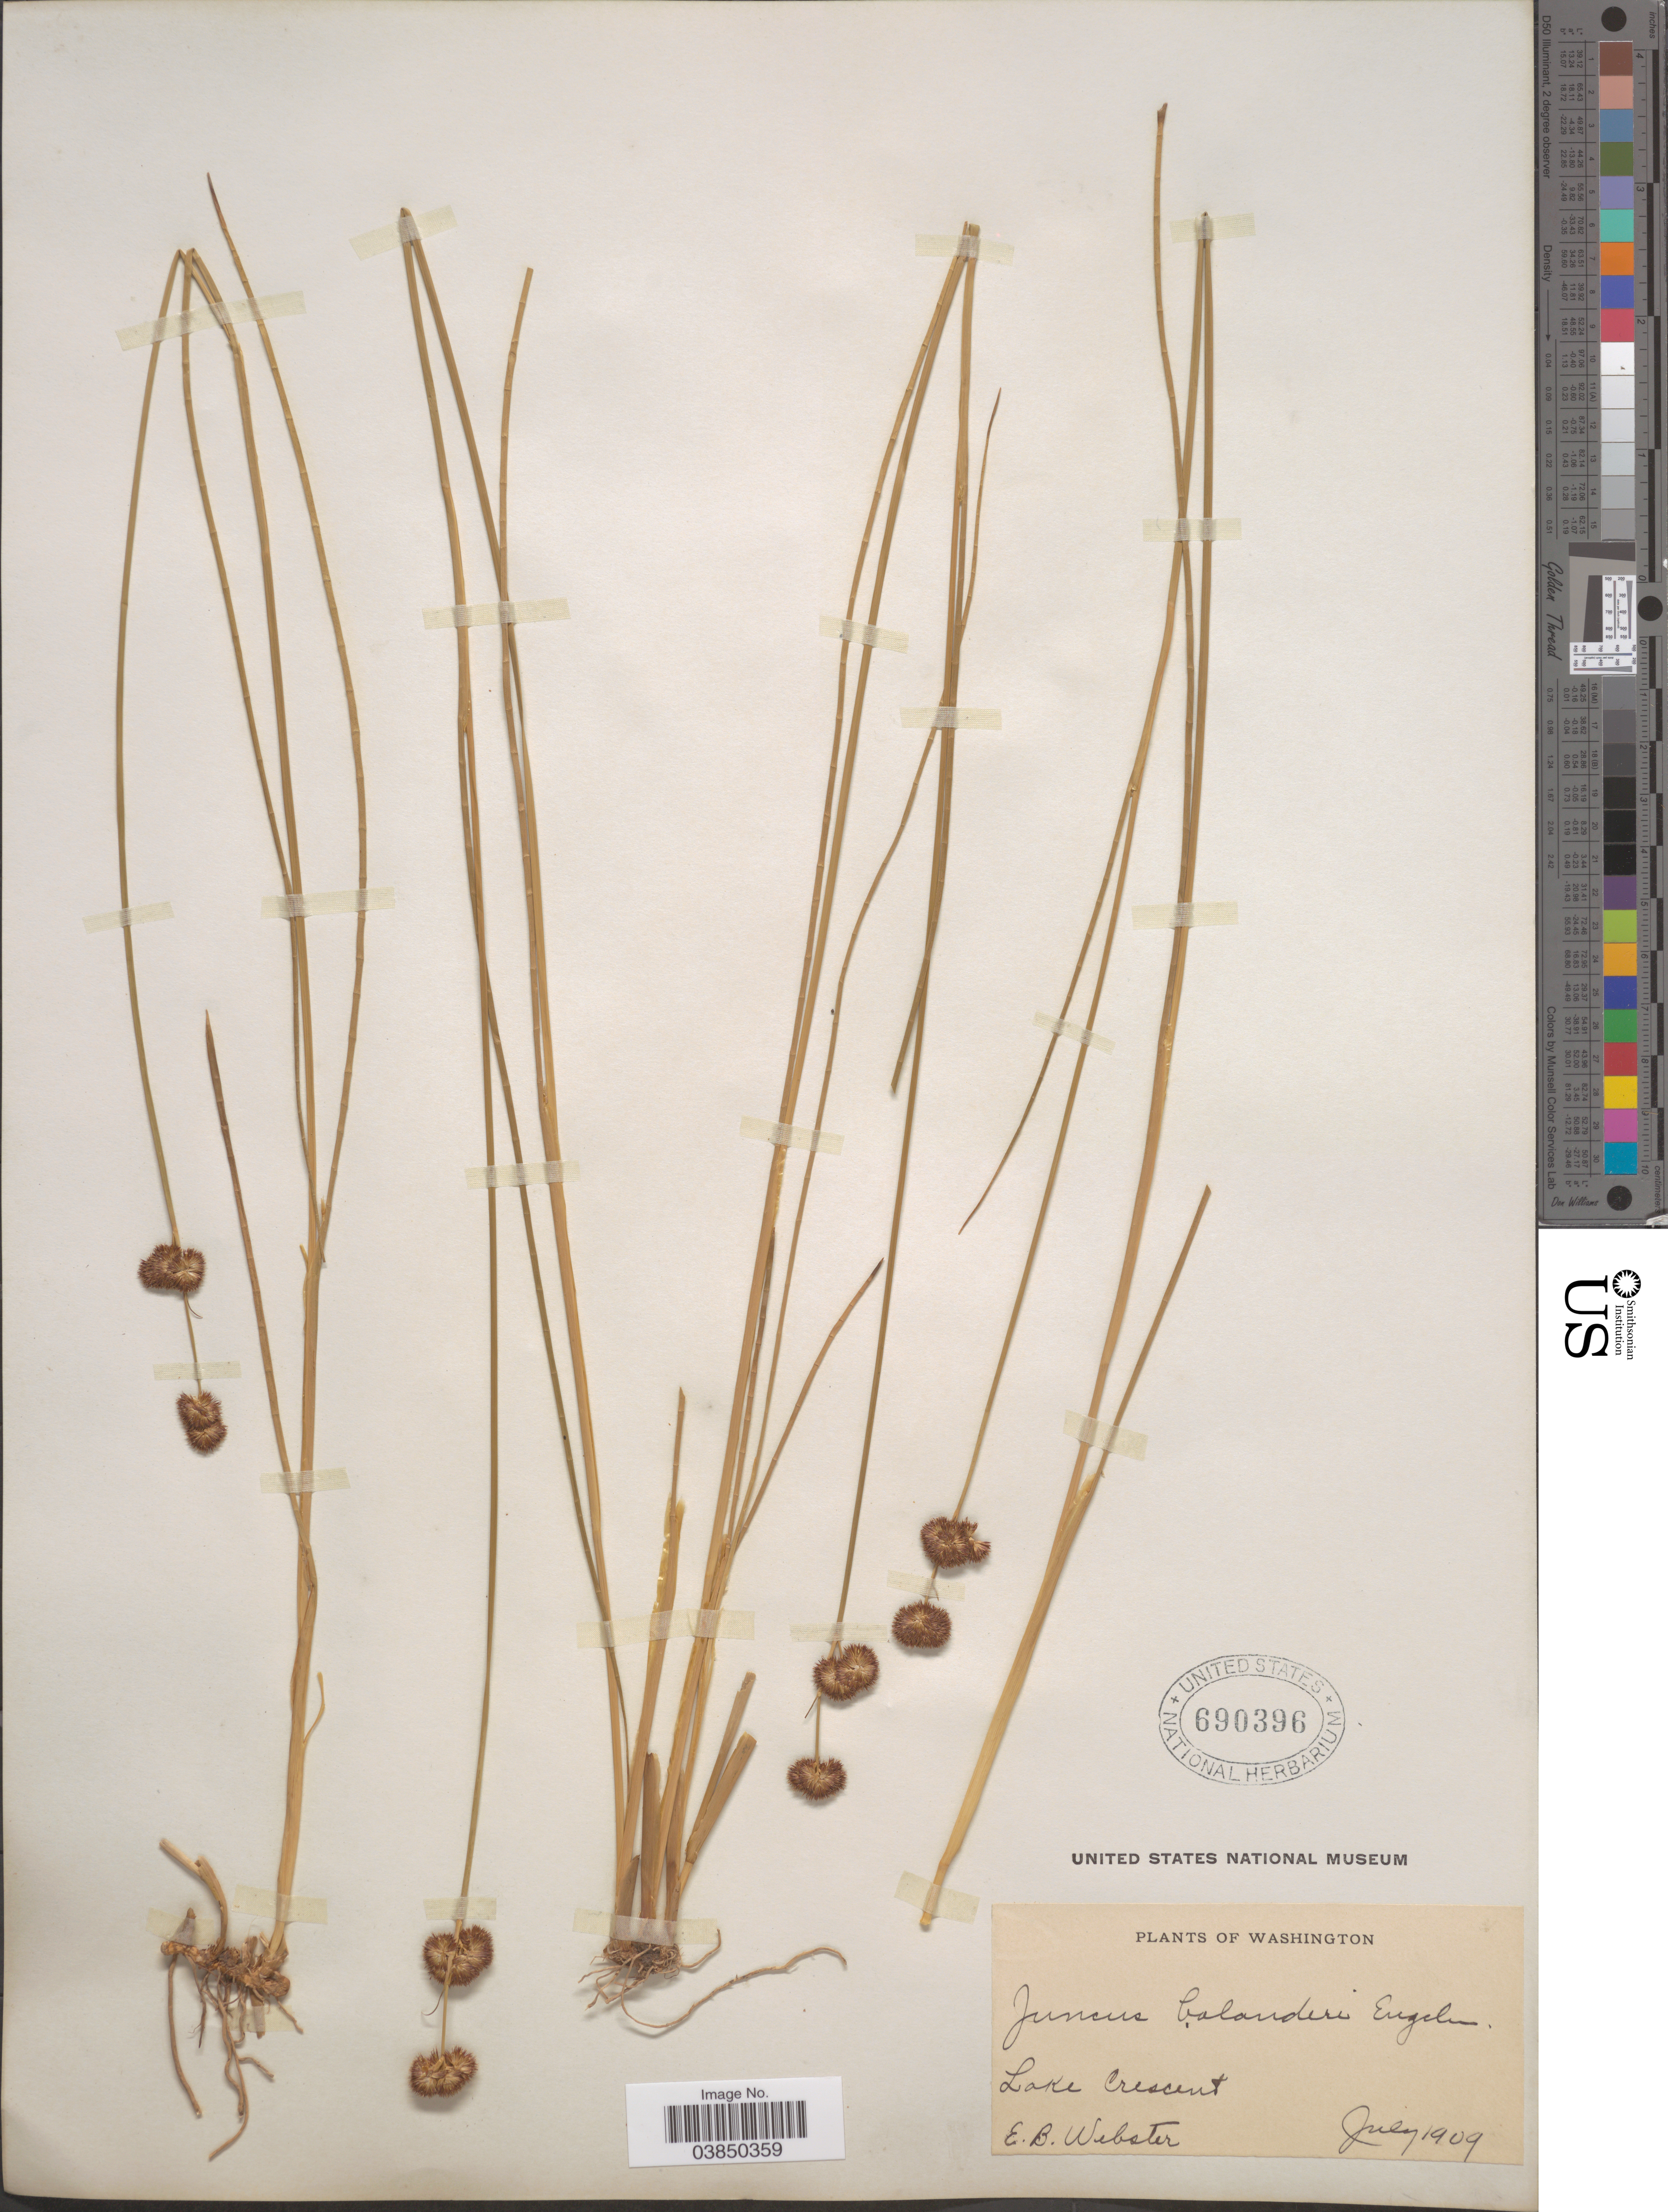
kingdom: Plantae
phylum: Tracheophyta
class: Liliopsida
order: Poales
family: Juncaceae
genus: Juncus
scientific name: Juncus bolanderi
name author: Engelm.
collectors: E. B. Webster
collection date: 1909-07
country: United States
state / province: Washington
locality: Lake Crescent.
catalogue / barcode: US 690396